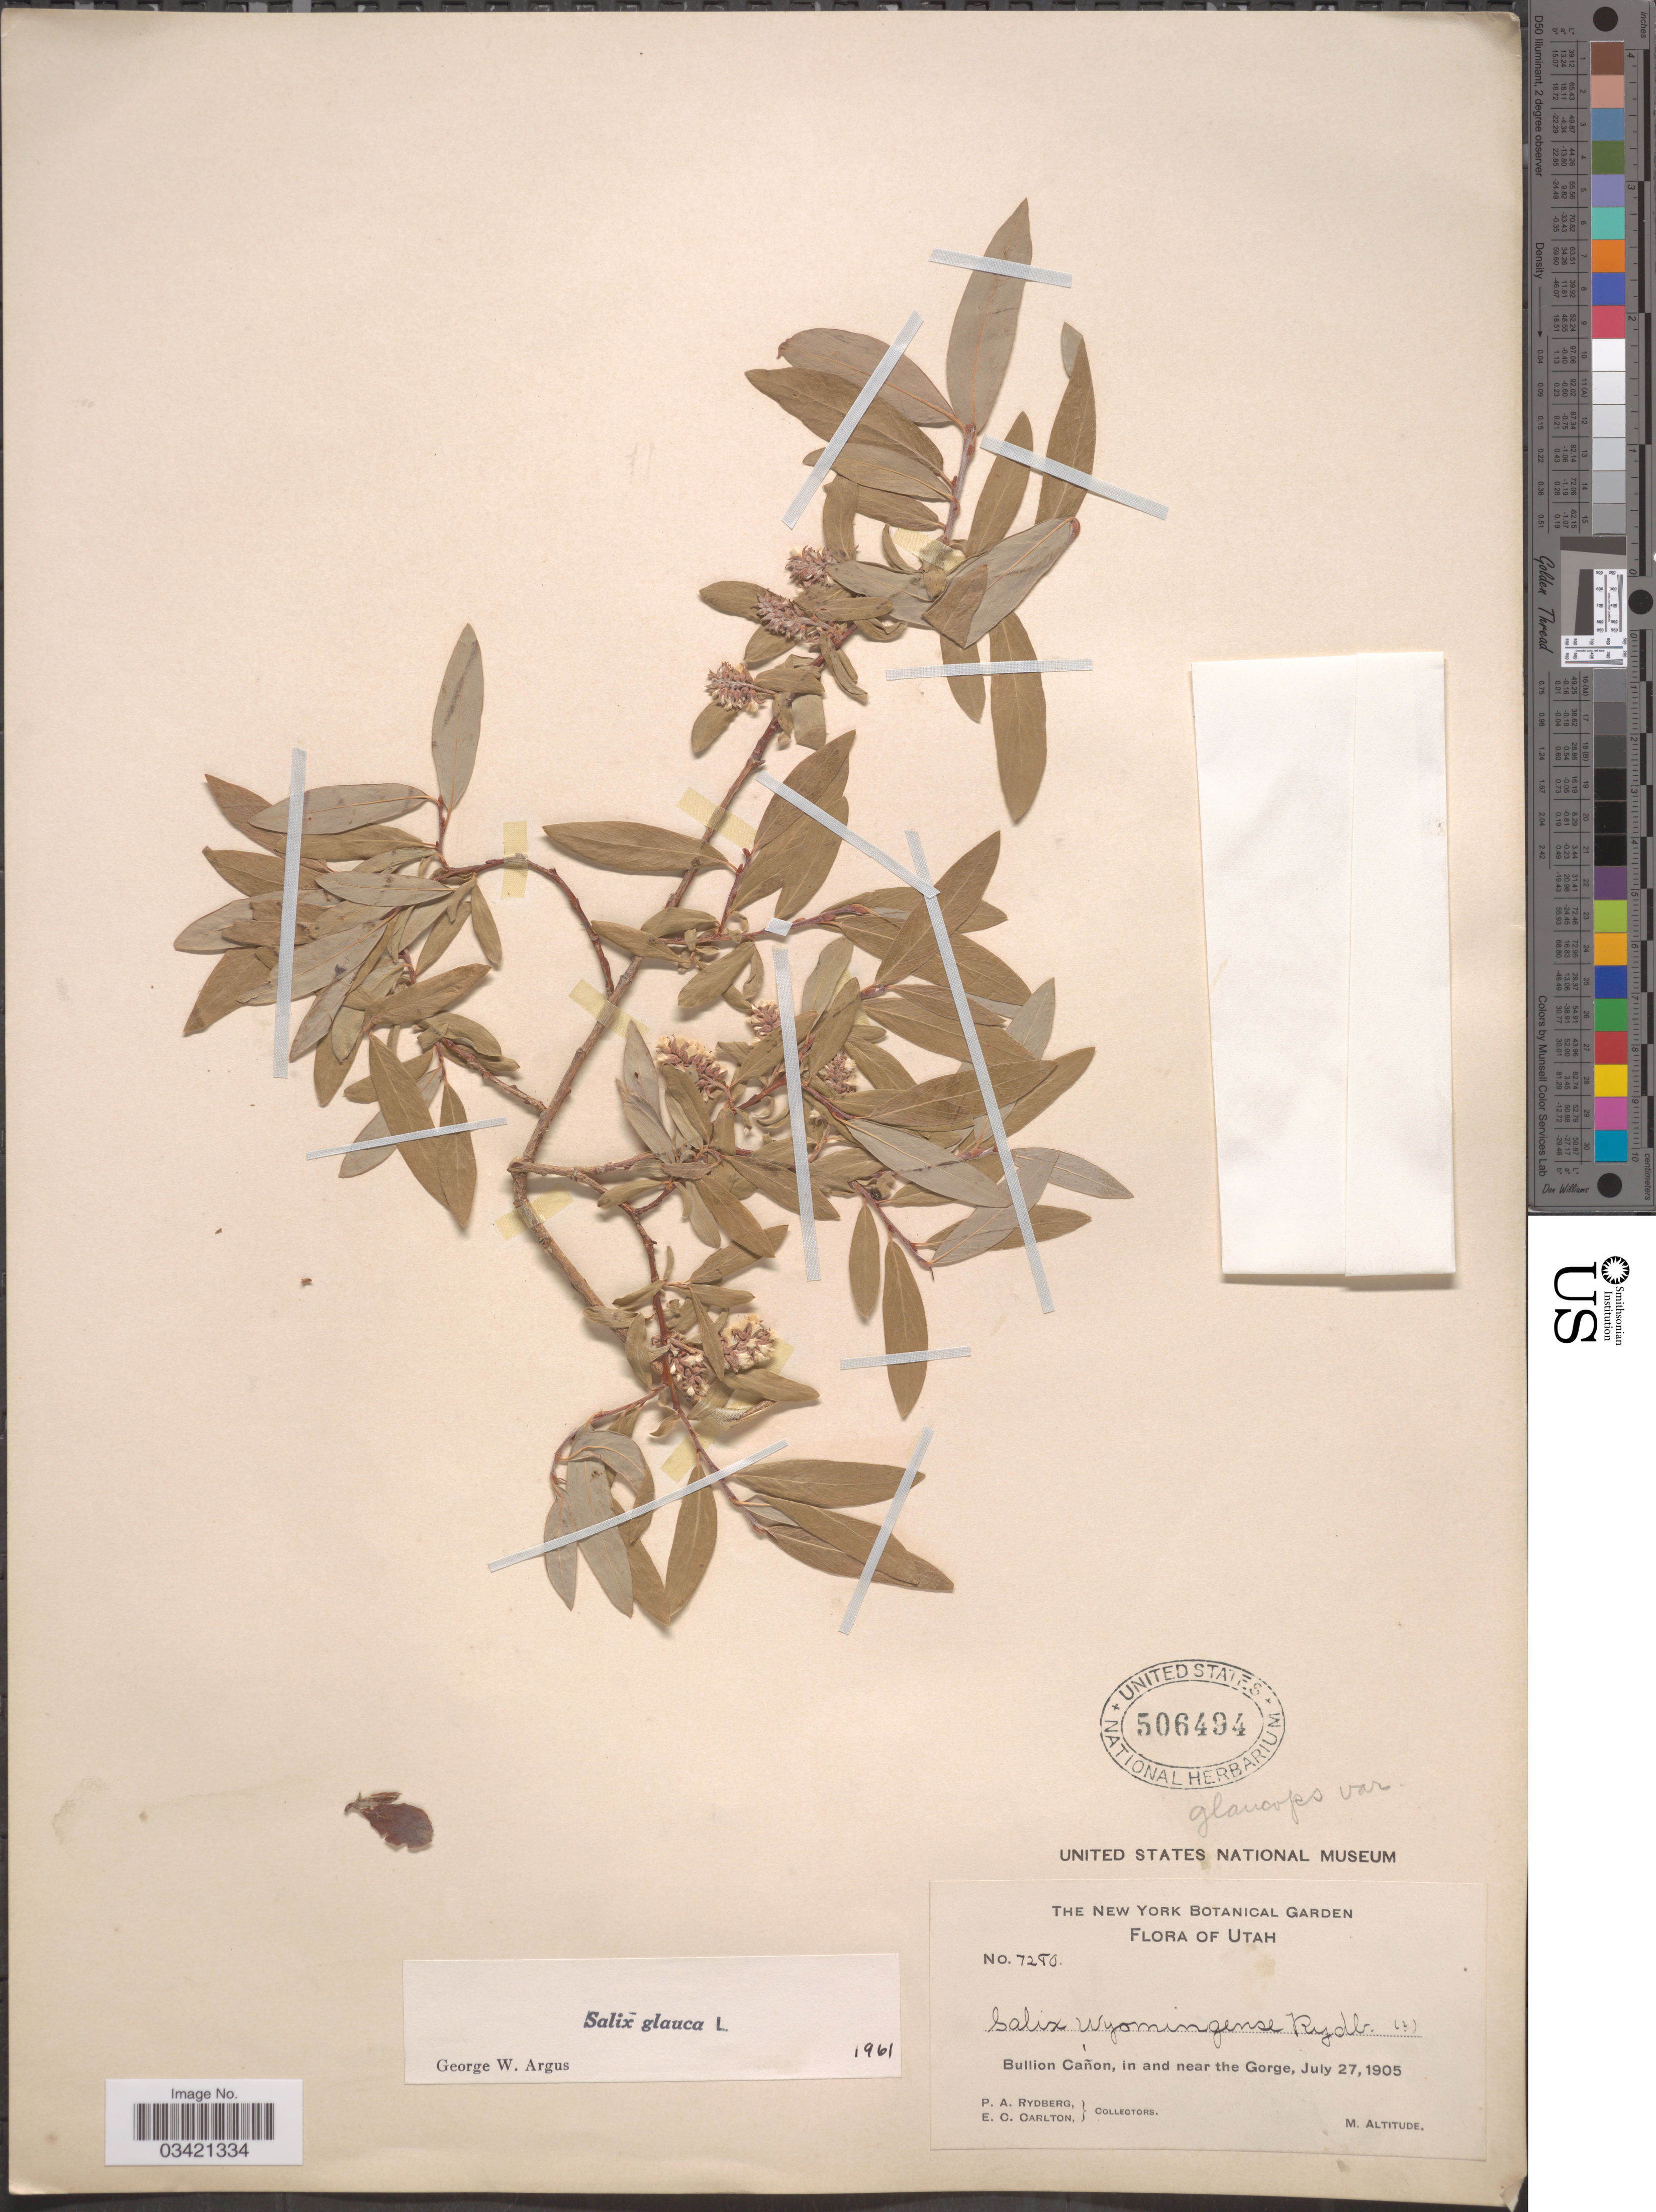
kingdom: Plantae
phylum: Tracheophyta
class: Magnoliopsida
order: Malpighiales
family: Salicaceae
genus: Salix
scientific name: Salix glauca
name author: L.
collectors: P. A. Rydberg & E. Carlton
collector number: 7280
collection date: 1905-07-27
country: United States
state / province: Utah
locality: Bullion Cañon, in and near the Gorge.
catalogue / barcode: US 506494